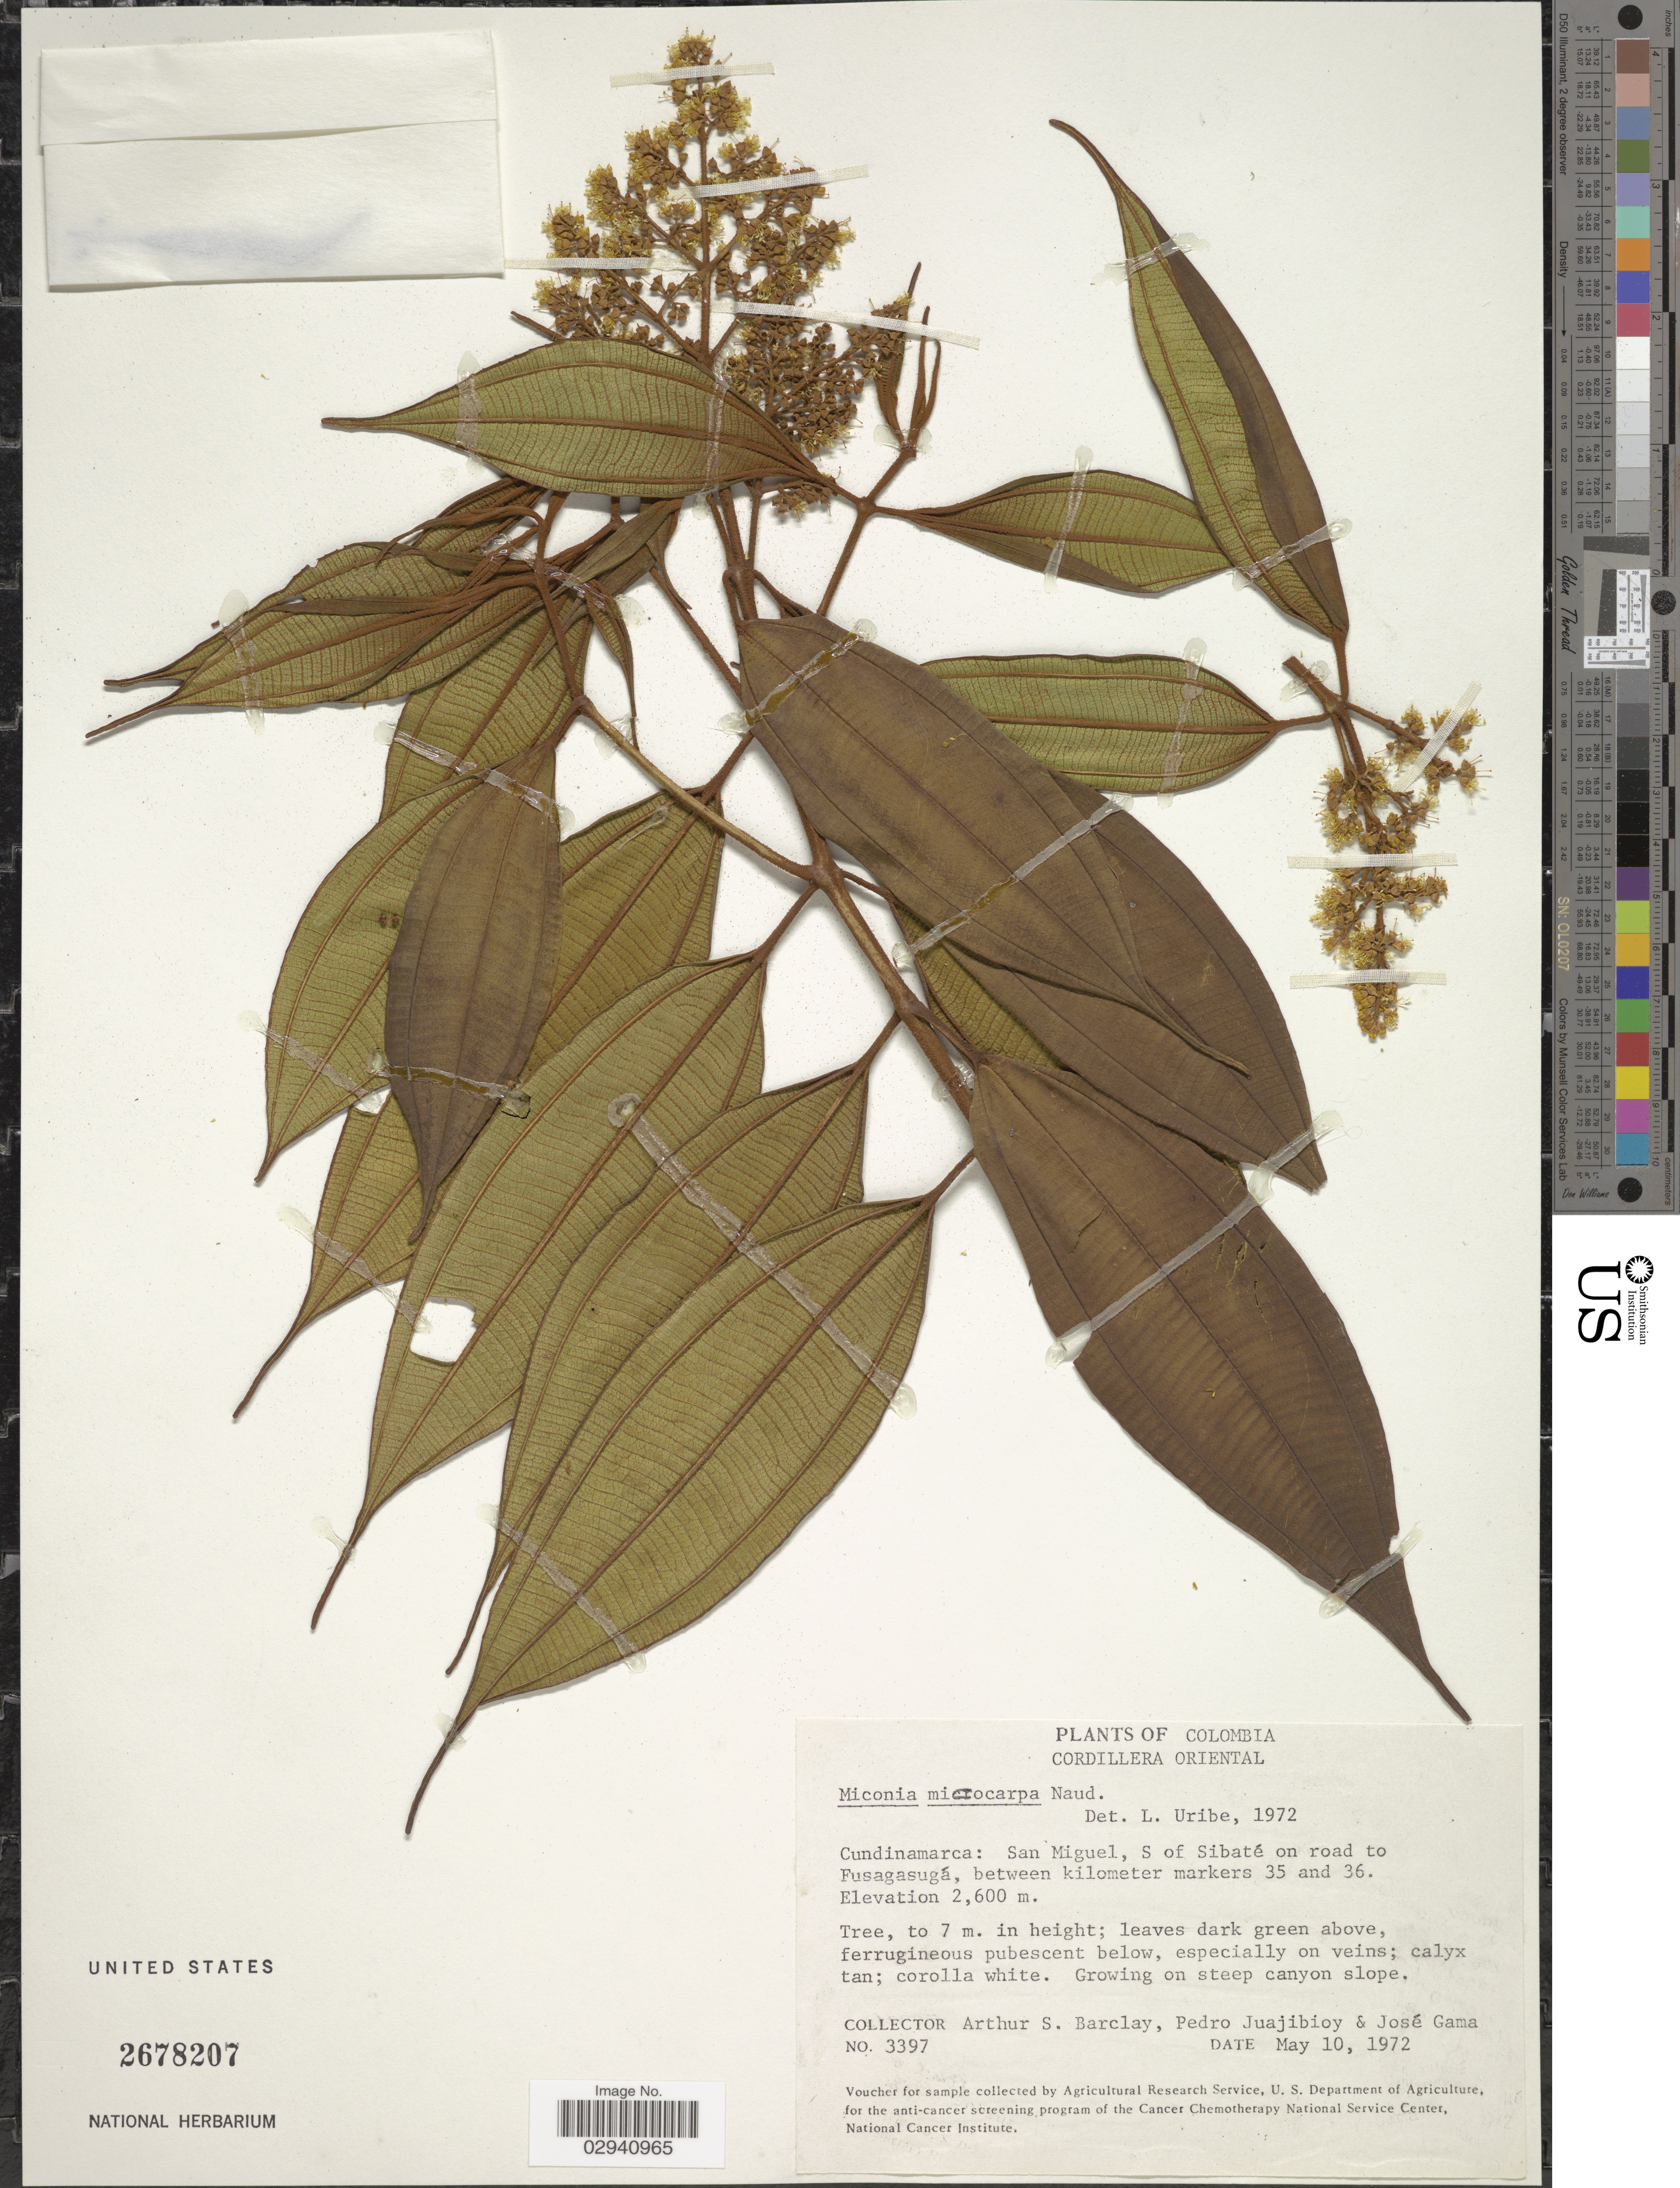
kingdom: Plantae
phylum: Tracheophyta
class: Magnoliopsida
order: Myrtales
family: Melastomataceae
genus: Miconia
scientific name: Miconia miocarpa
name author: Naudin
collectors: A. S. Barclay, P. Juajibioy & J. Gama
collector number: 3397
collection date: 1972-05-10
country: Colombia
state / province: Cundinamarca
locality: Cordillera Oriental. Cundinamarca: San Miguel, S of Sibaté on road to Fusagasugá, between kilometer markers 35 and 36.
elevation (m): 2600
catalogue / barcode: US 2678207